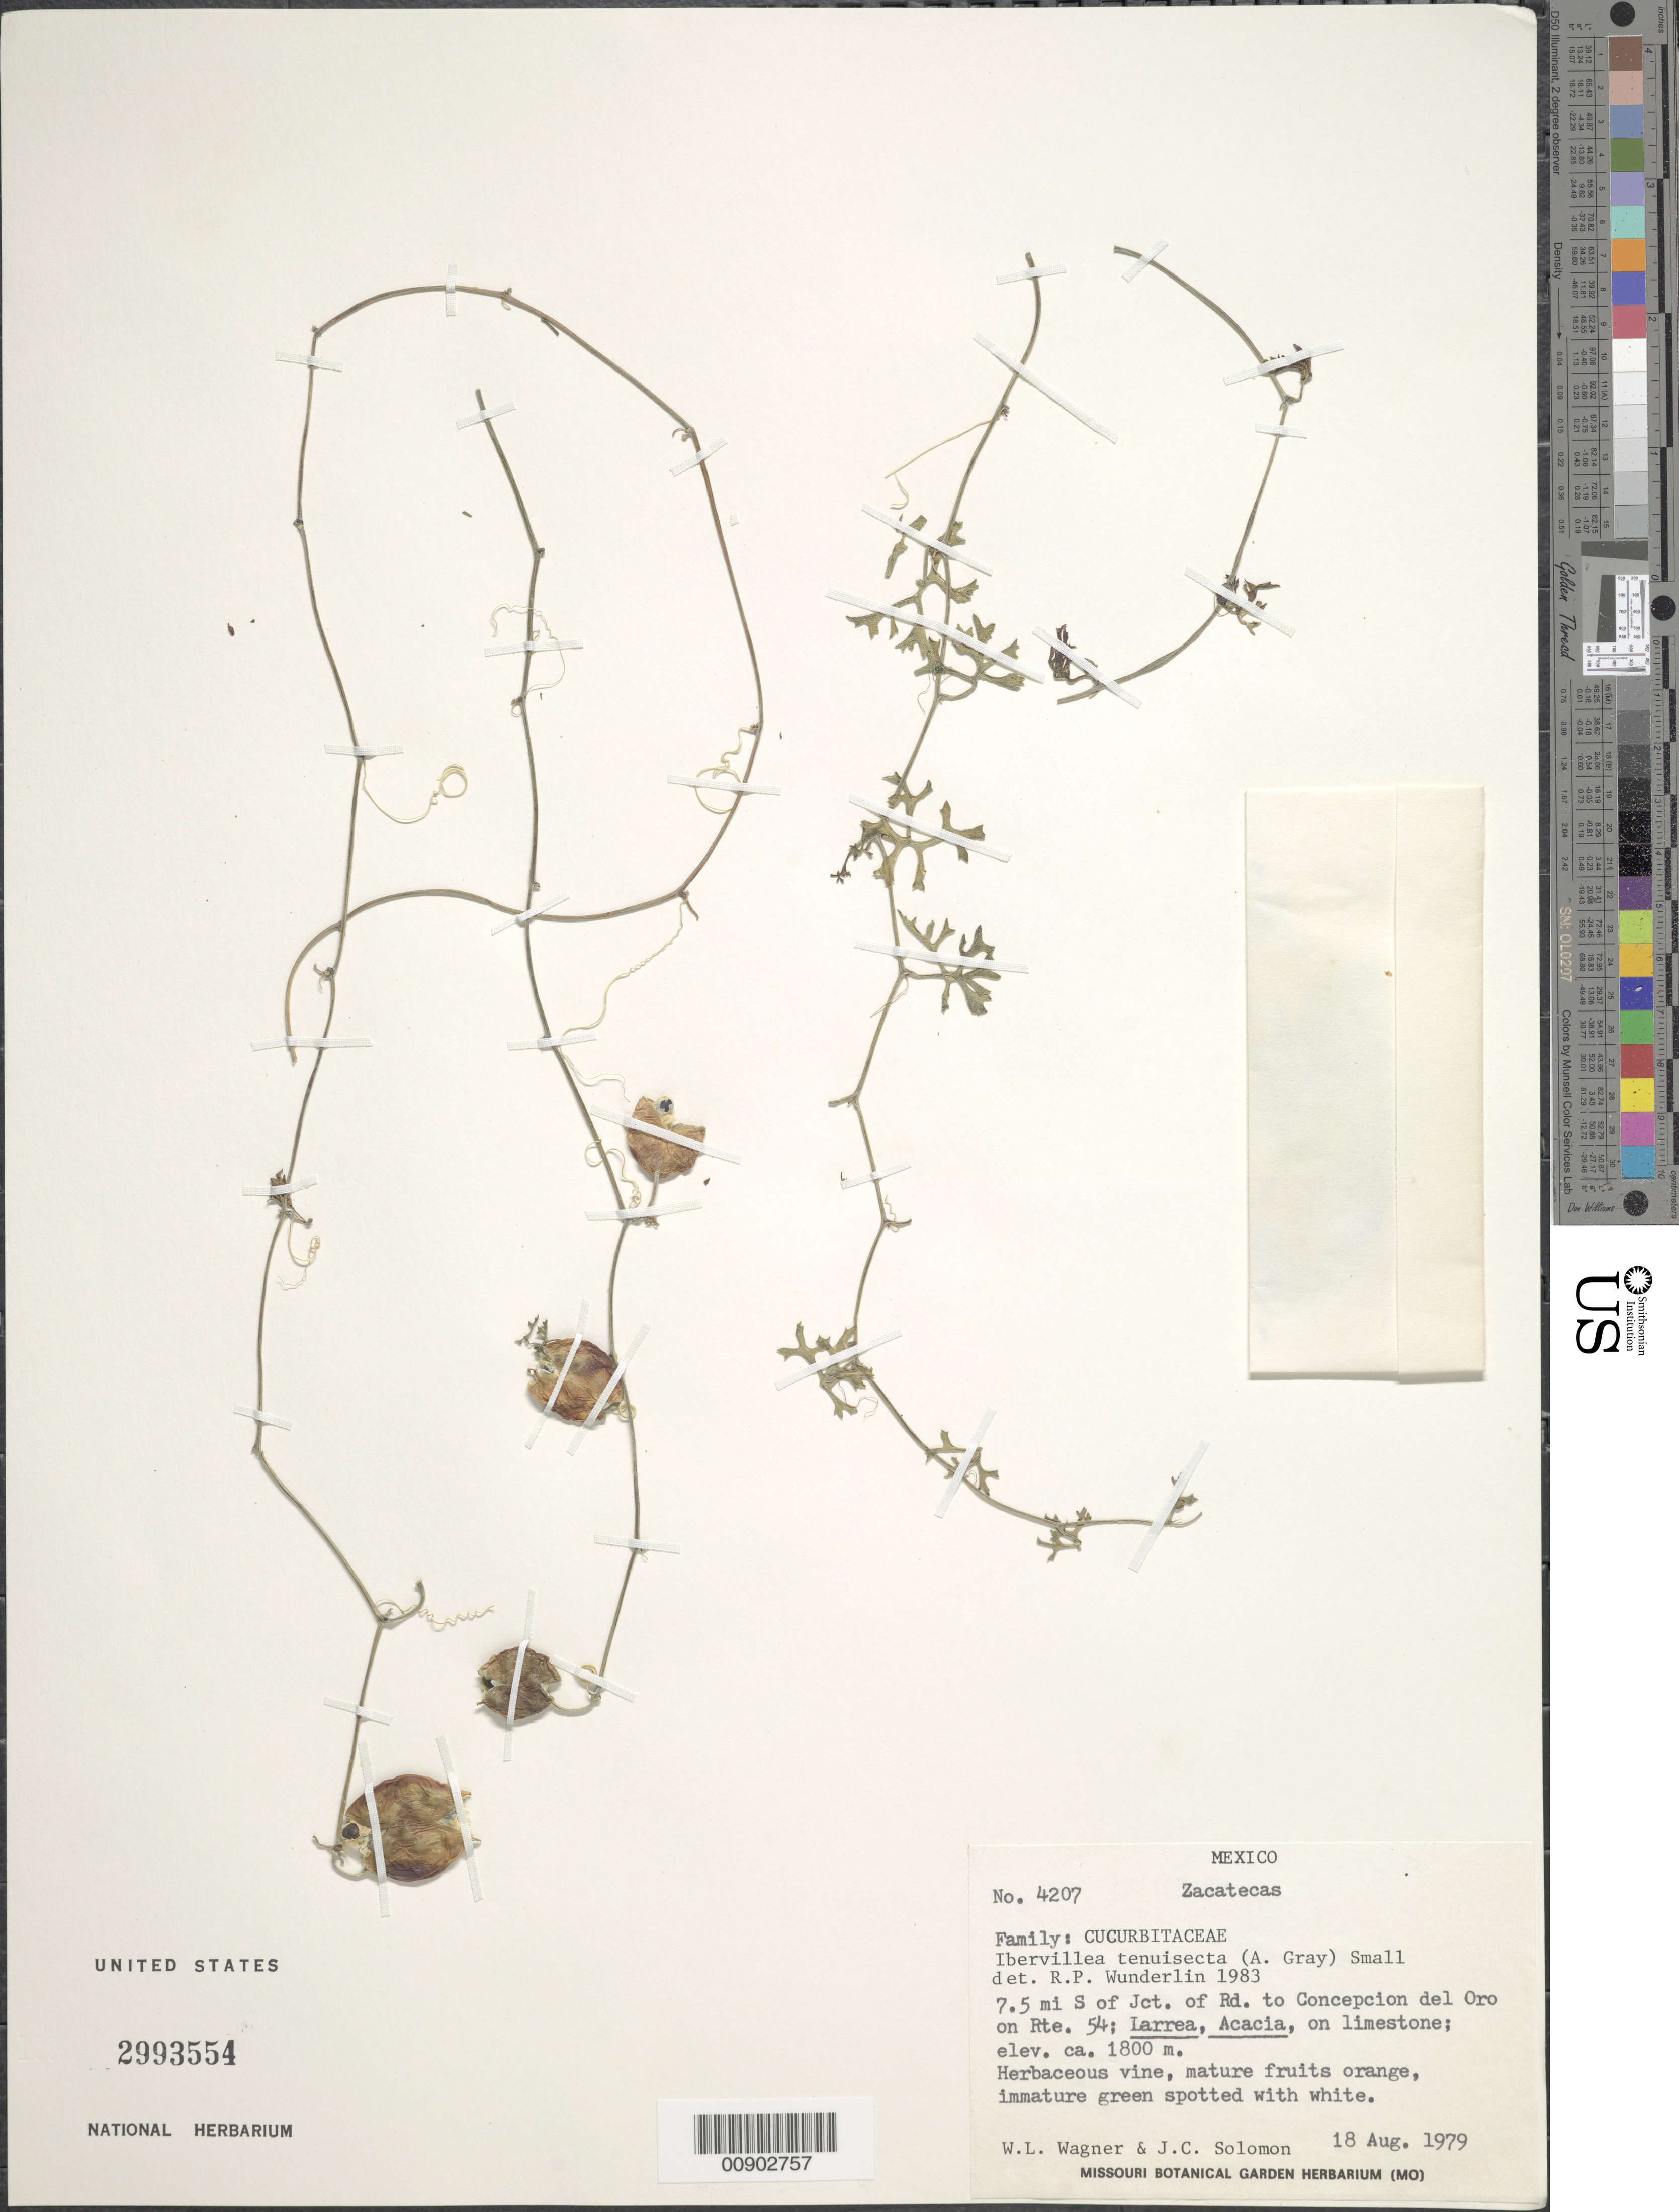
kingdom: Plantae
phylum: Tracheophyta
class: Magnoliopsida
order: Cucurbitales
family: Cucurbitaceae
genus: Ibervillea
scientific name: Ibervillea tenuisecta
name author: (A. Gray) Small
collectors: W. L. Wagner & J. C. Solomon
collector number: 4207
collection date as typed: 18 Aug 1979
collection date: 1979-08-18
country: Mexico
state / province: Zacatecas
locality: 7.5 mi S of Jct. of Rd. to Concepción del Oro on Rte. 54.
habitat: Larrea, Acacia, on limestone.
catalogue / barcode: US 2993554